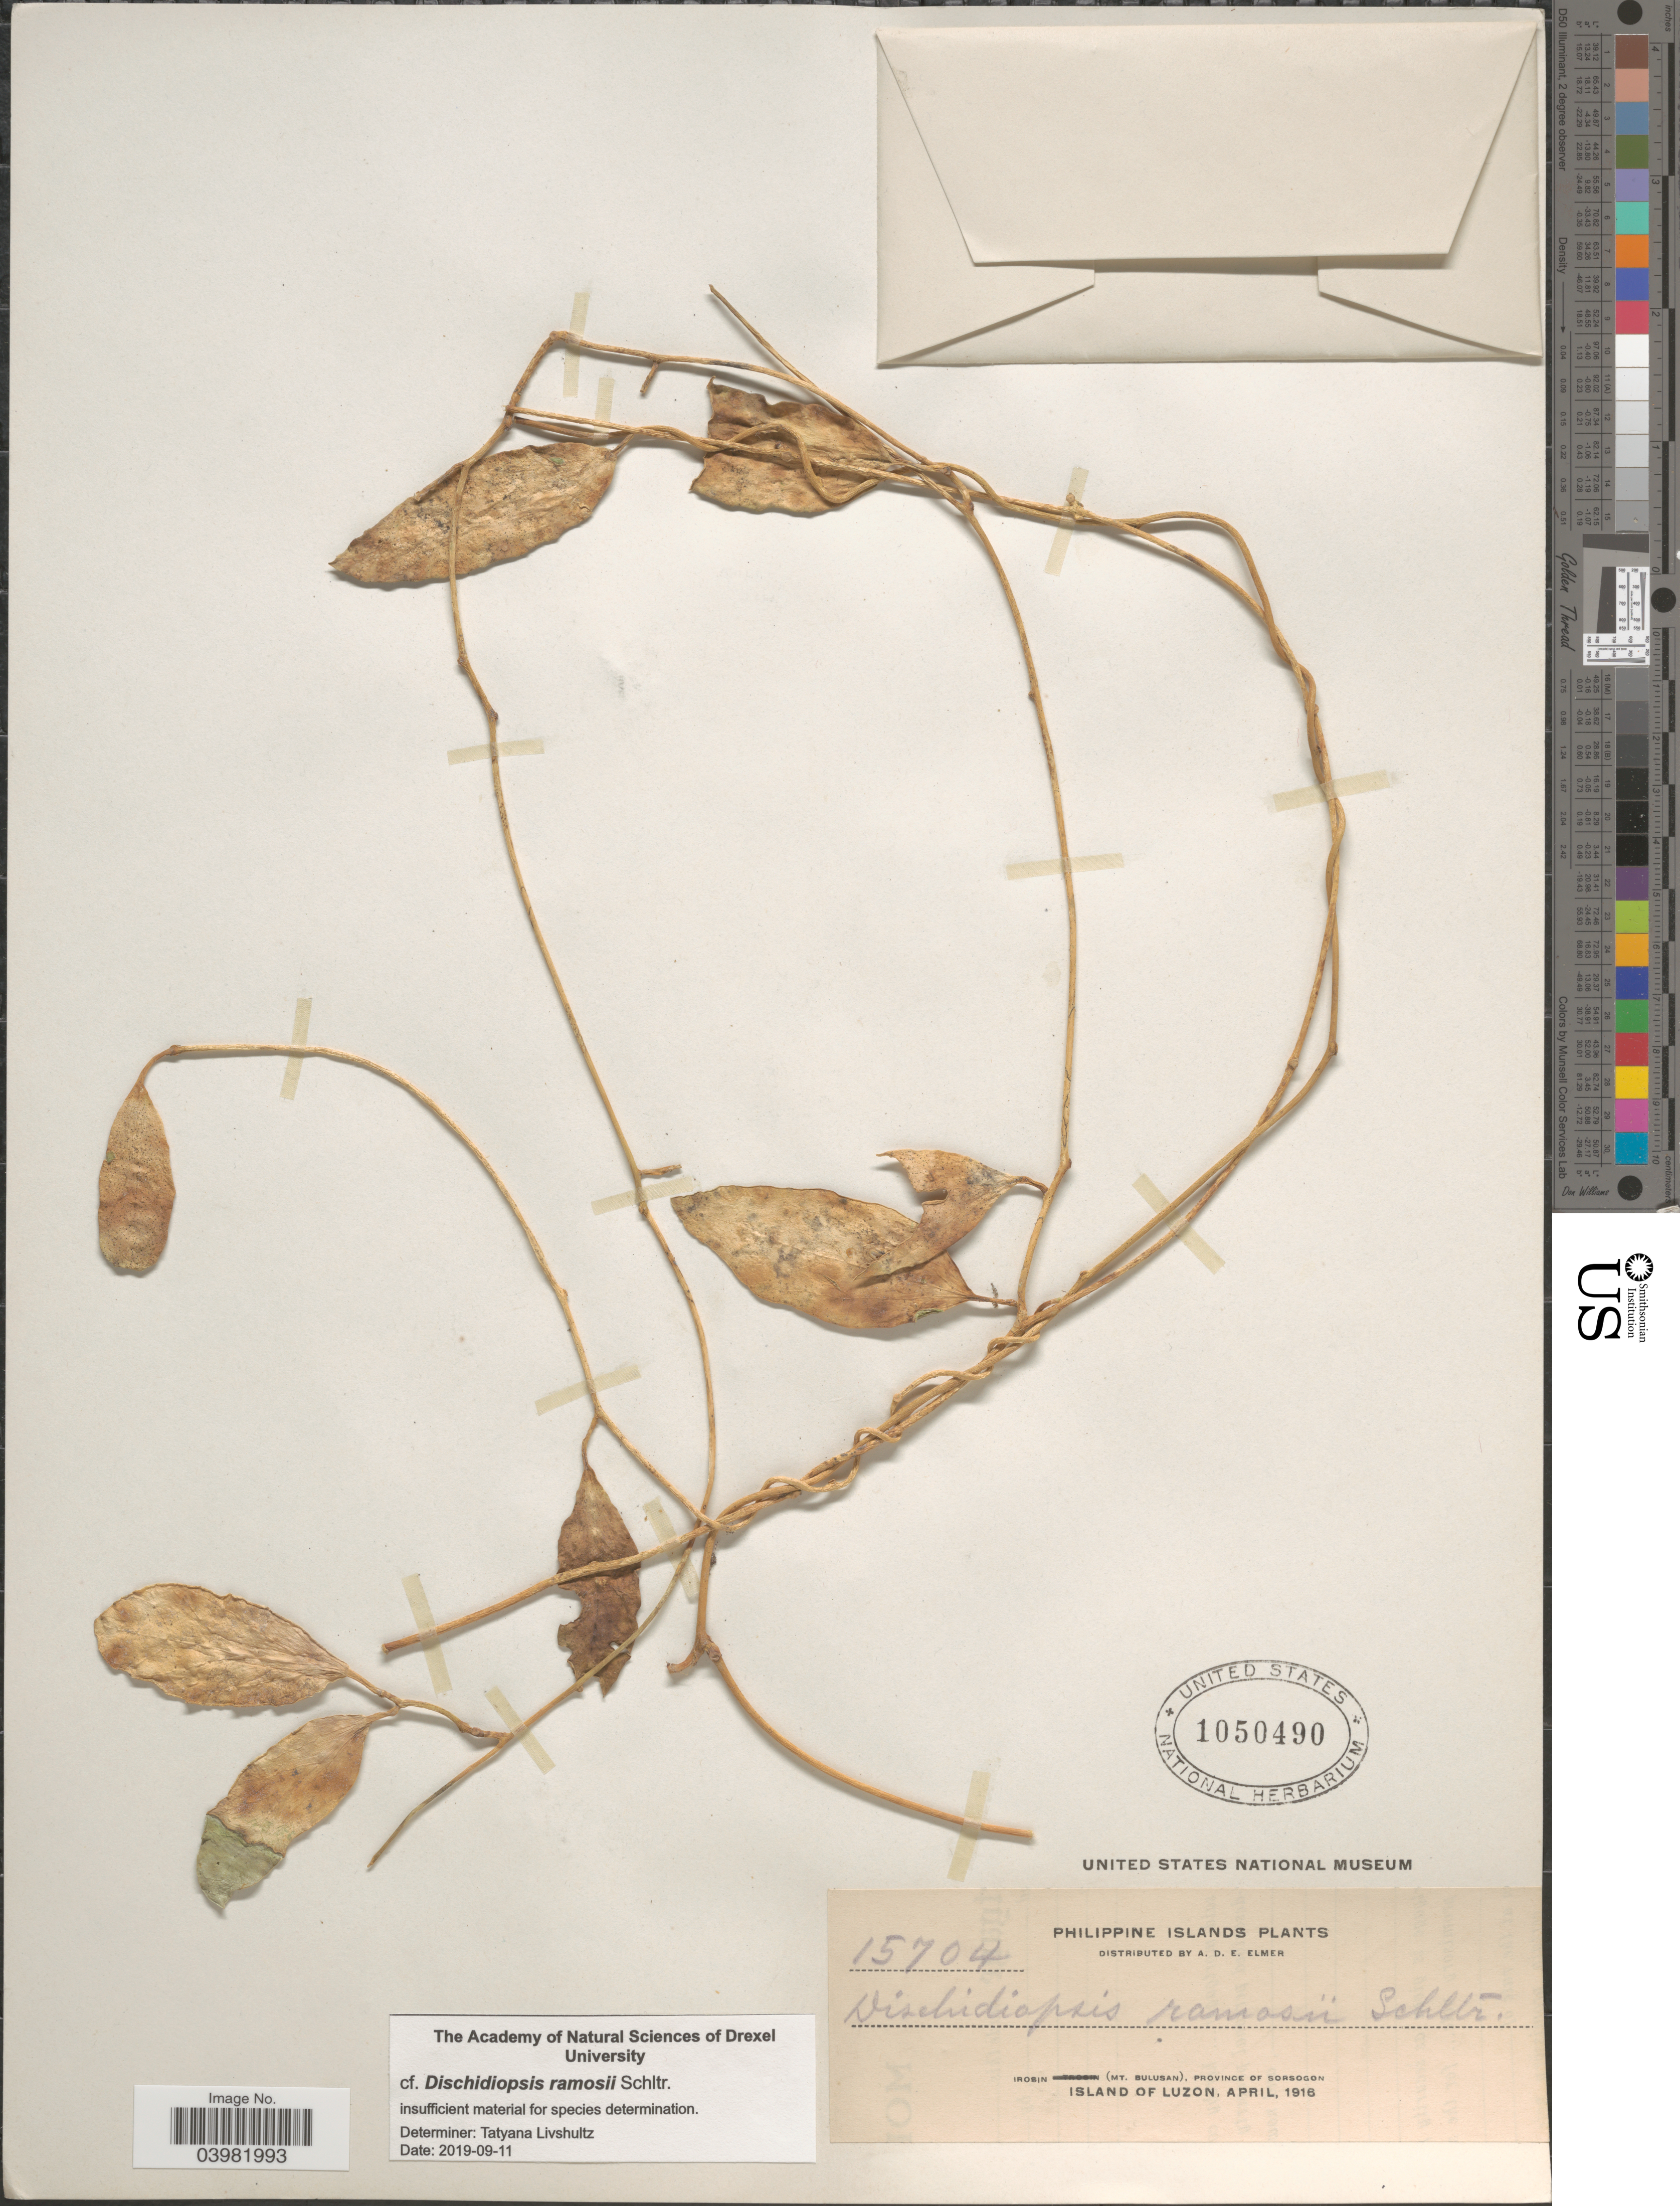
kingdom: Plantae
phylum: Tracheophyta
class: Magnoliopsida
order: Gentianales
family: Apocynaceae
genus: Dischidiopsis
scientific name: Dischidiopsis ramasii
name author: Schltr.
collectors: A. D. E. Elmer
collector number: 15704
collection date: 1916-04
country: Philippines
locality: Irosin (Mt. Bulusan), Province of Sorsogon. Island of Luzon.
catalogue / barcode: US 1050490